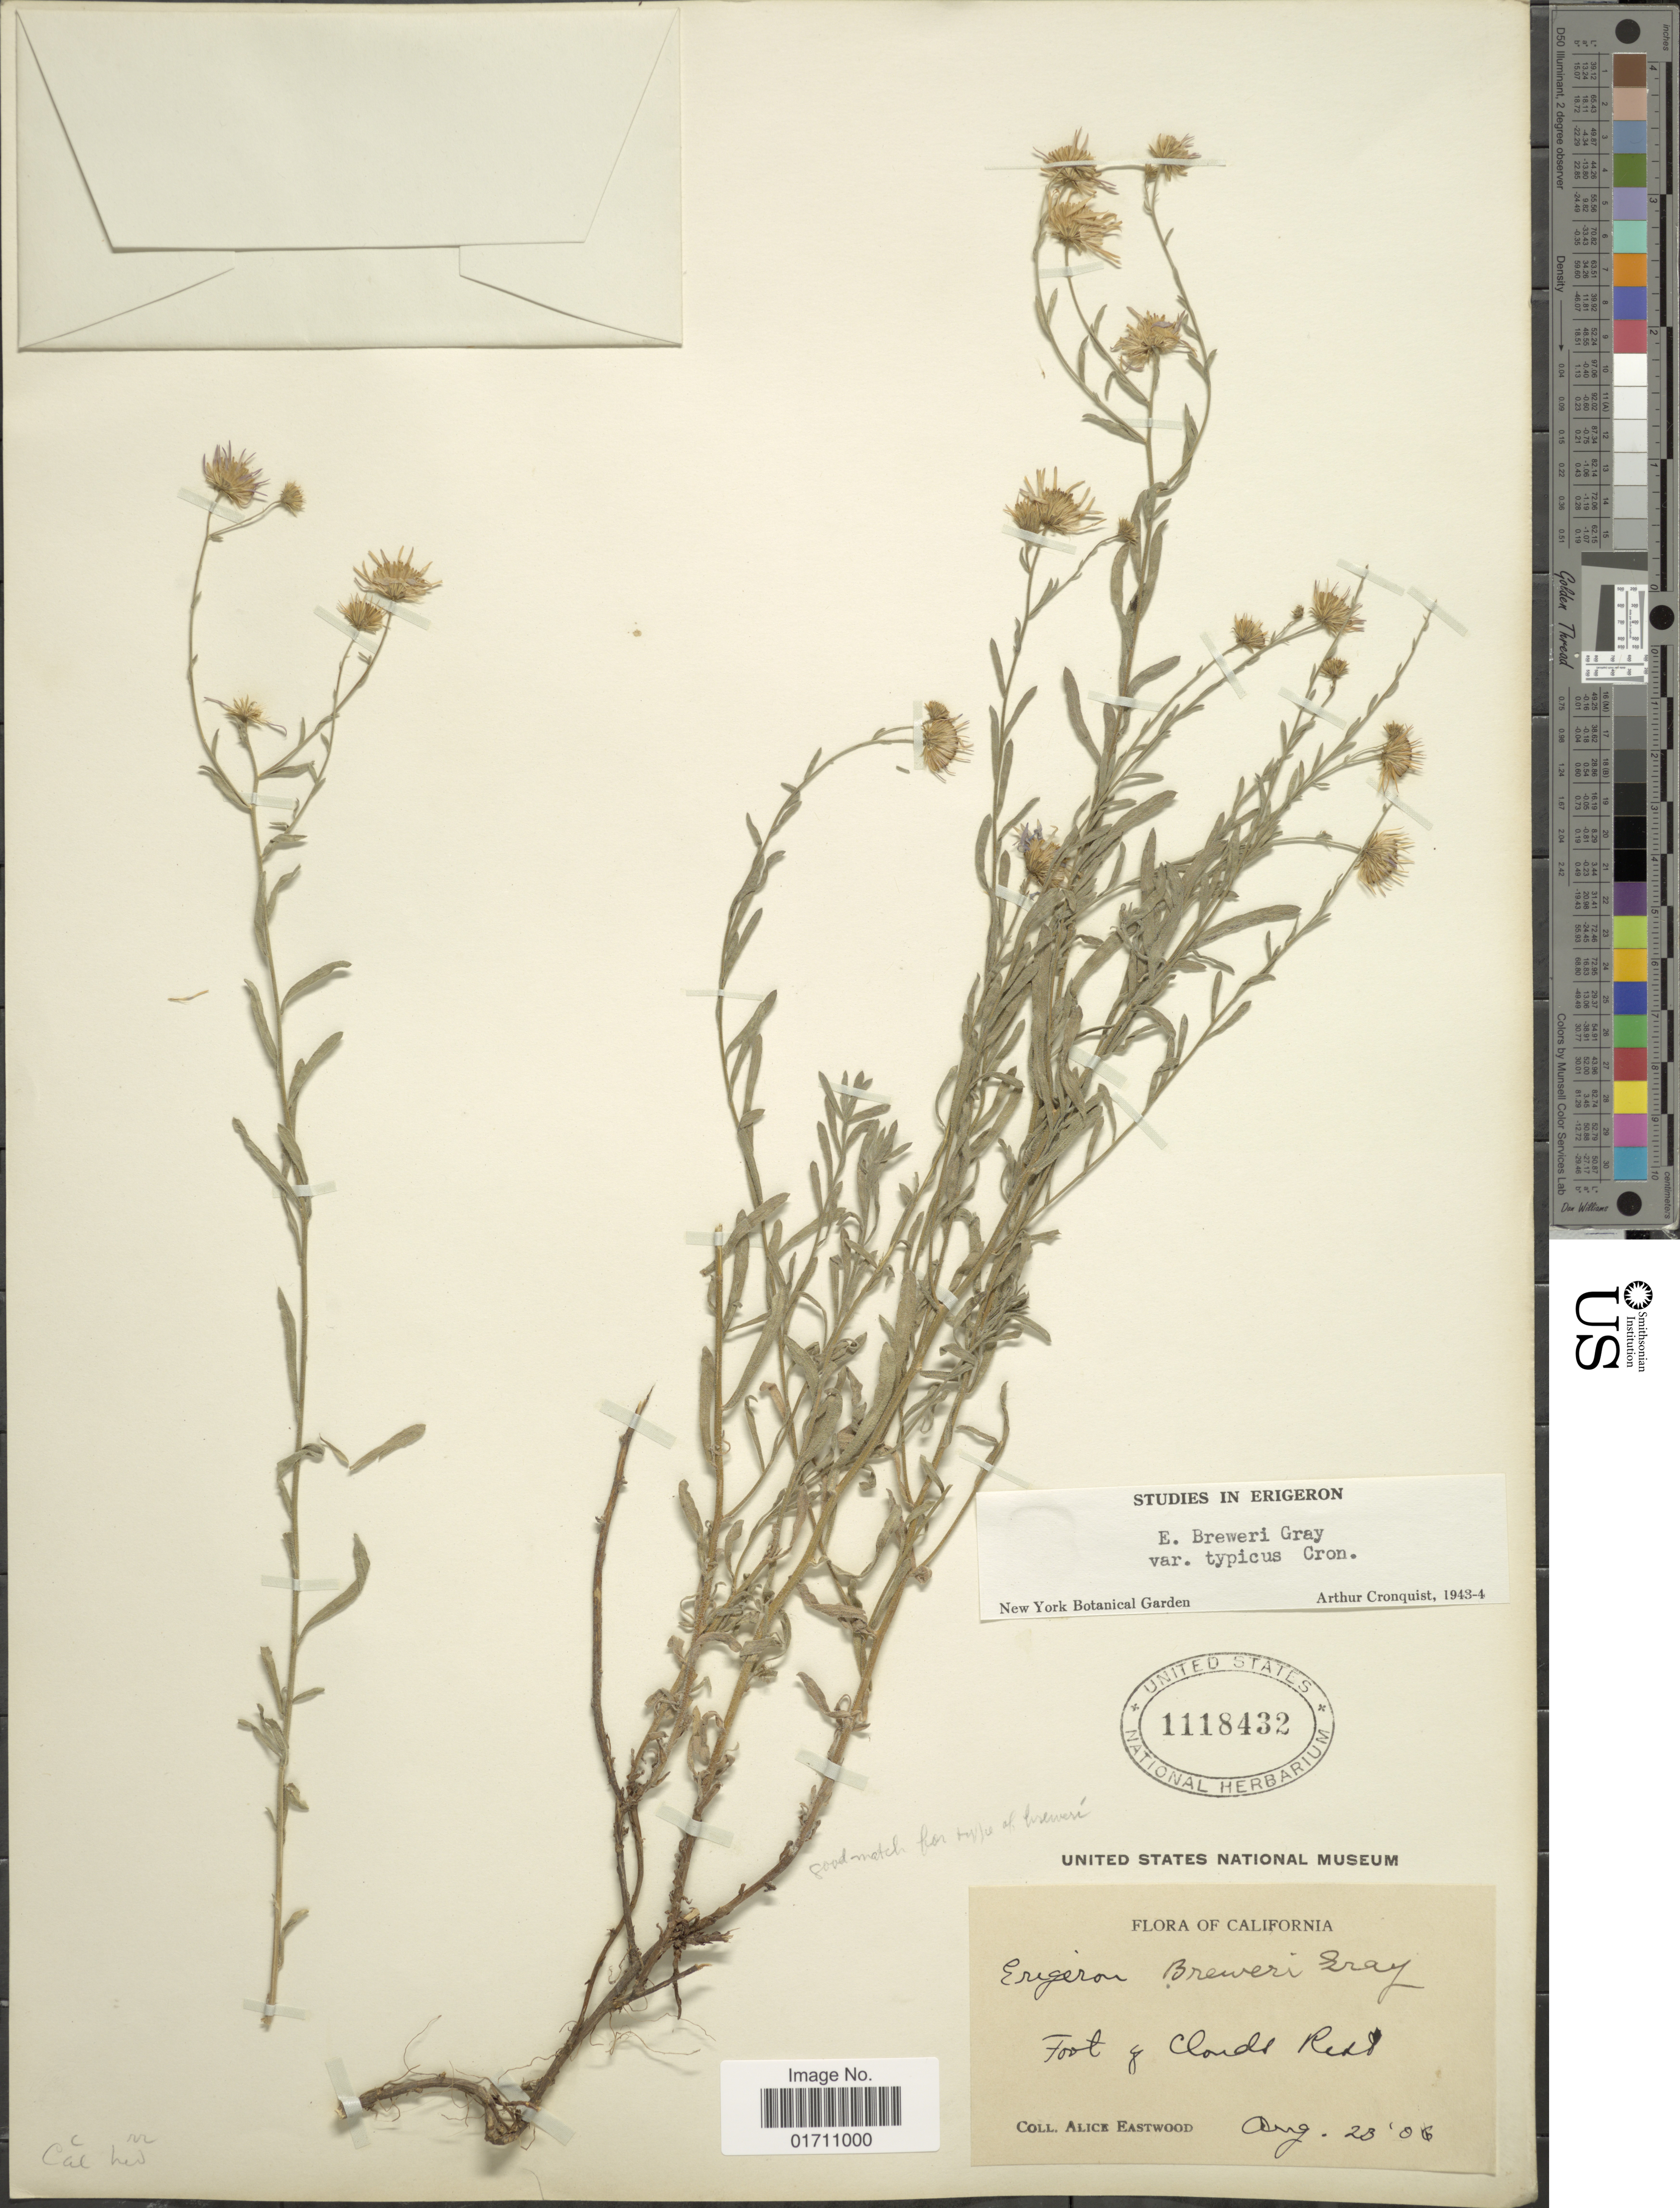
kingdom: Plantae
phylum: Tracheophyta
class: Magnoliopsida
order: Asterales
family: Asteraceae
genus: Erigeron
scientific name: Erigeron breweri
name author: A. Gray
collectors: A. Eastwood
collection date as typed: Transcribed d/m/y: 23/8/6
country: United States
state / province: California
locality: Foot of Clouds Rest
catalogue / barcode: US 1118432